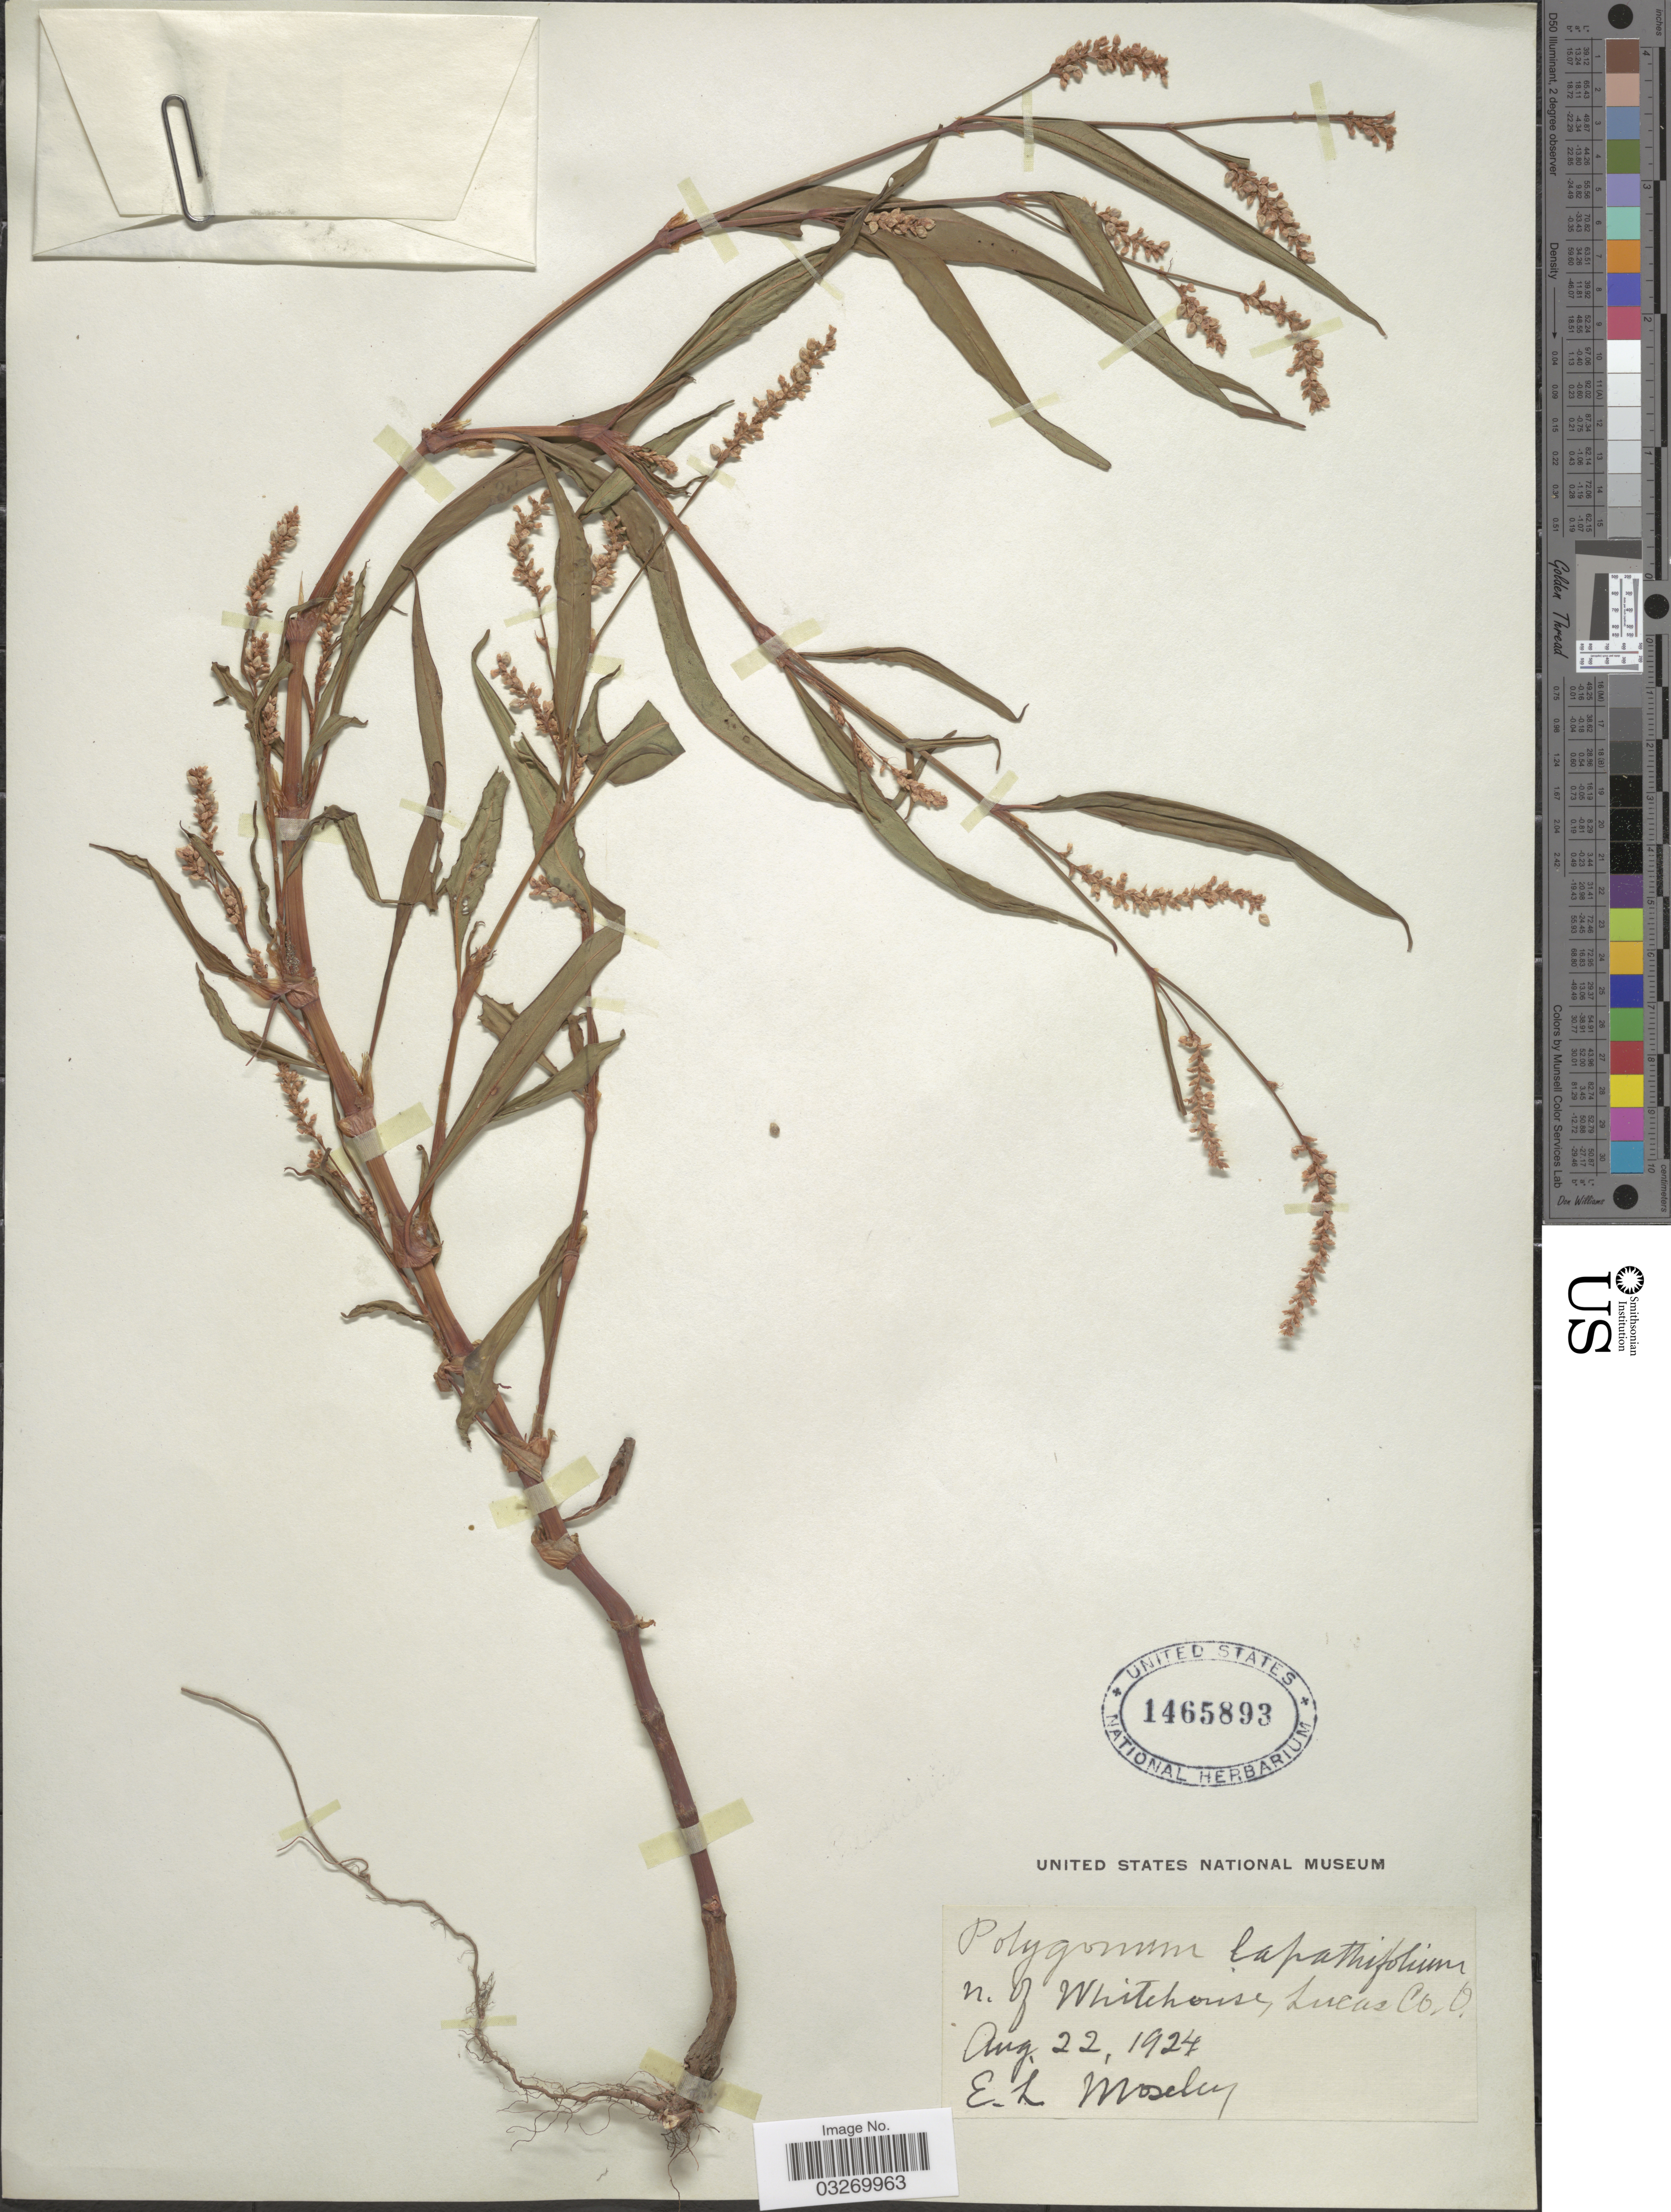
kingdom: Plantae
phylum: Tracheophyta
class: Magnoliopsida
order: Caryophyllales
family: Polygonaceae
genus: Persicaria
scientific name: Persicaria lapathifolia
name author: (L.) Delarbre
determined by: Atha, D. E.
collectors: E. Moseley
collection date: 1924-08-22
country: United States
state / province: Ohio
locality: N. of Whitehouse, Lucas Co.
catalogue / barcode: US 1465893